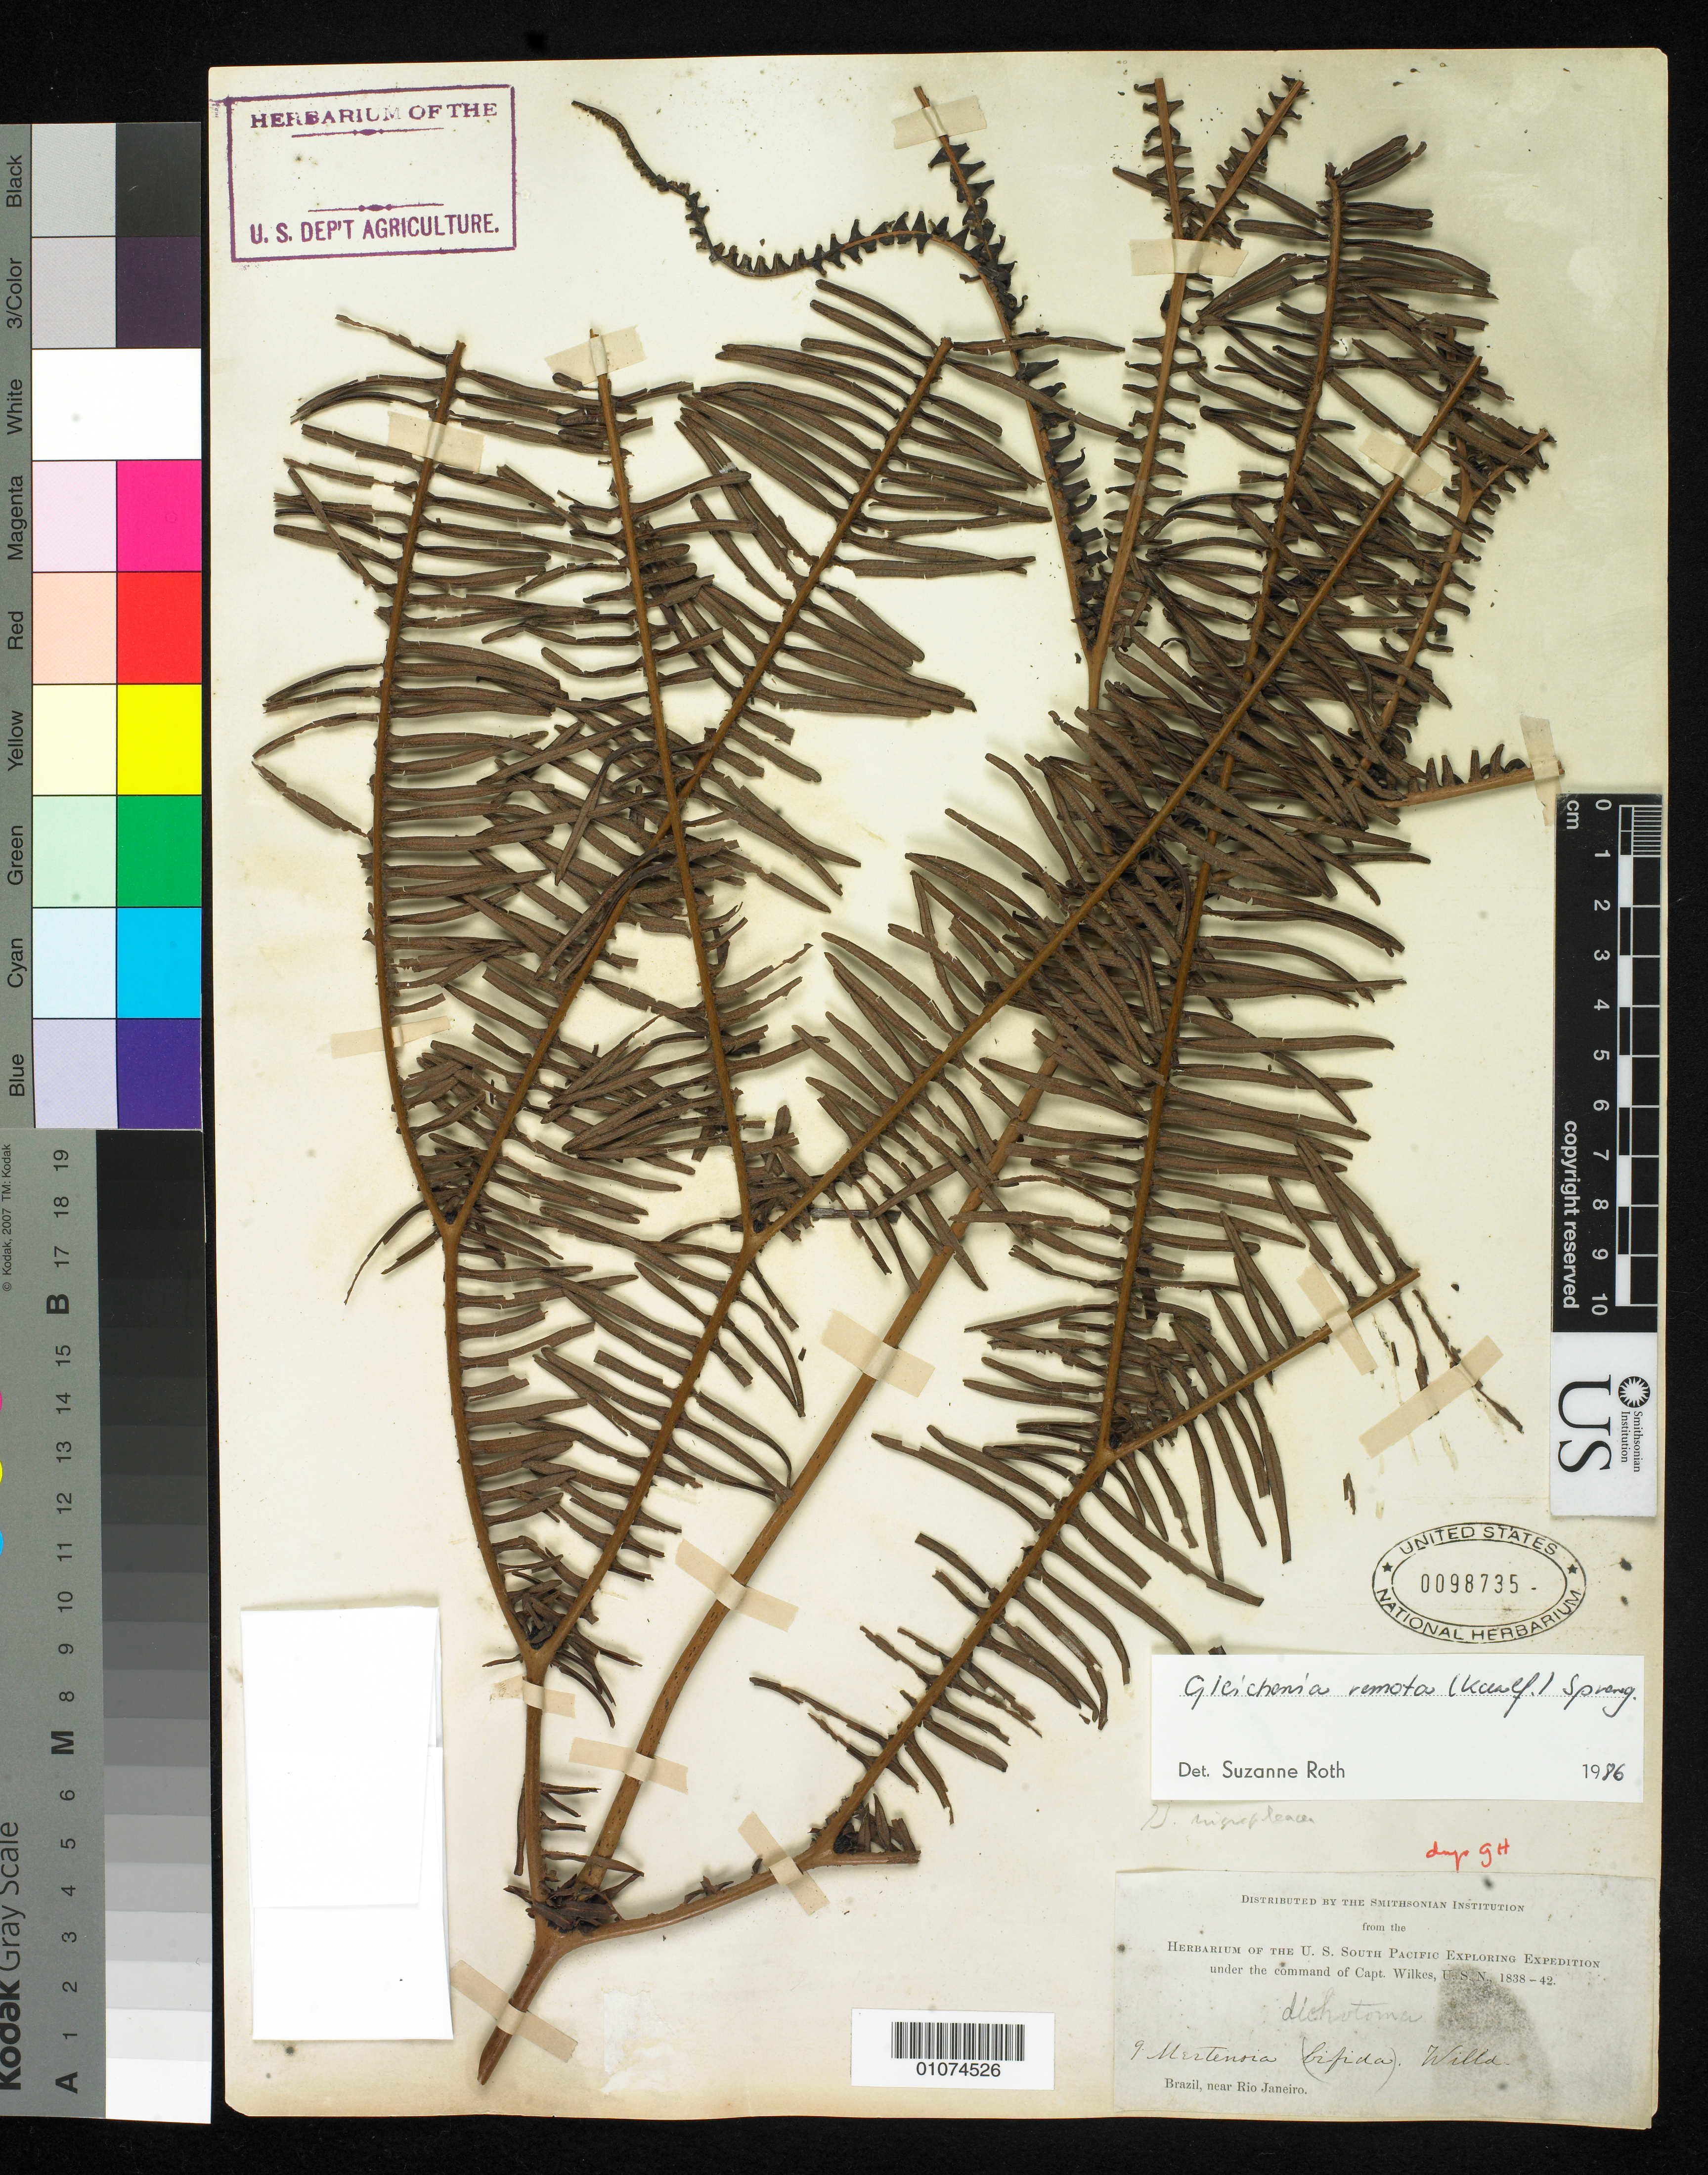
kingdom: Plantae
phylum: Tracheophyta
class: Polypodiopsida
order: Gleicheniales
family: Gleicheniaceae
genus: Sticherus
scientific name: Sticherus remotus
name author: (Kaulf.) Chrysler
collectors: Wilkes Explor. Exped.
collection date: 1838/1842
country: Brazil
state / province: Rio de Janeiro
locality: Brazil, near Rio de Janeiro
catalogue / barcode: US 98735